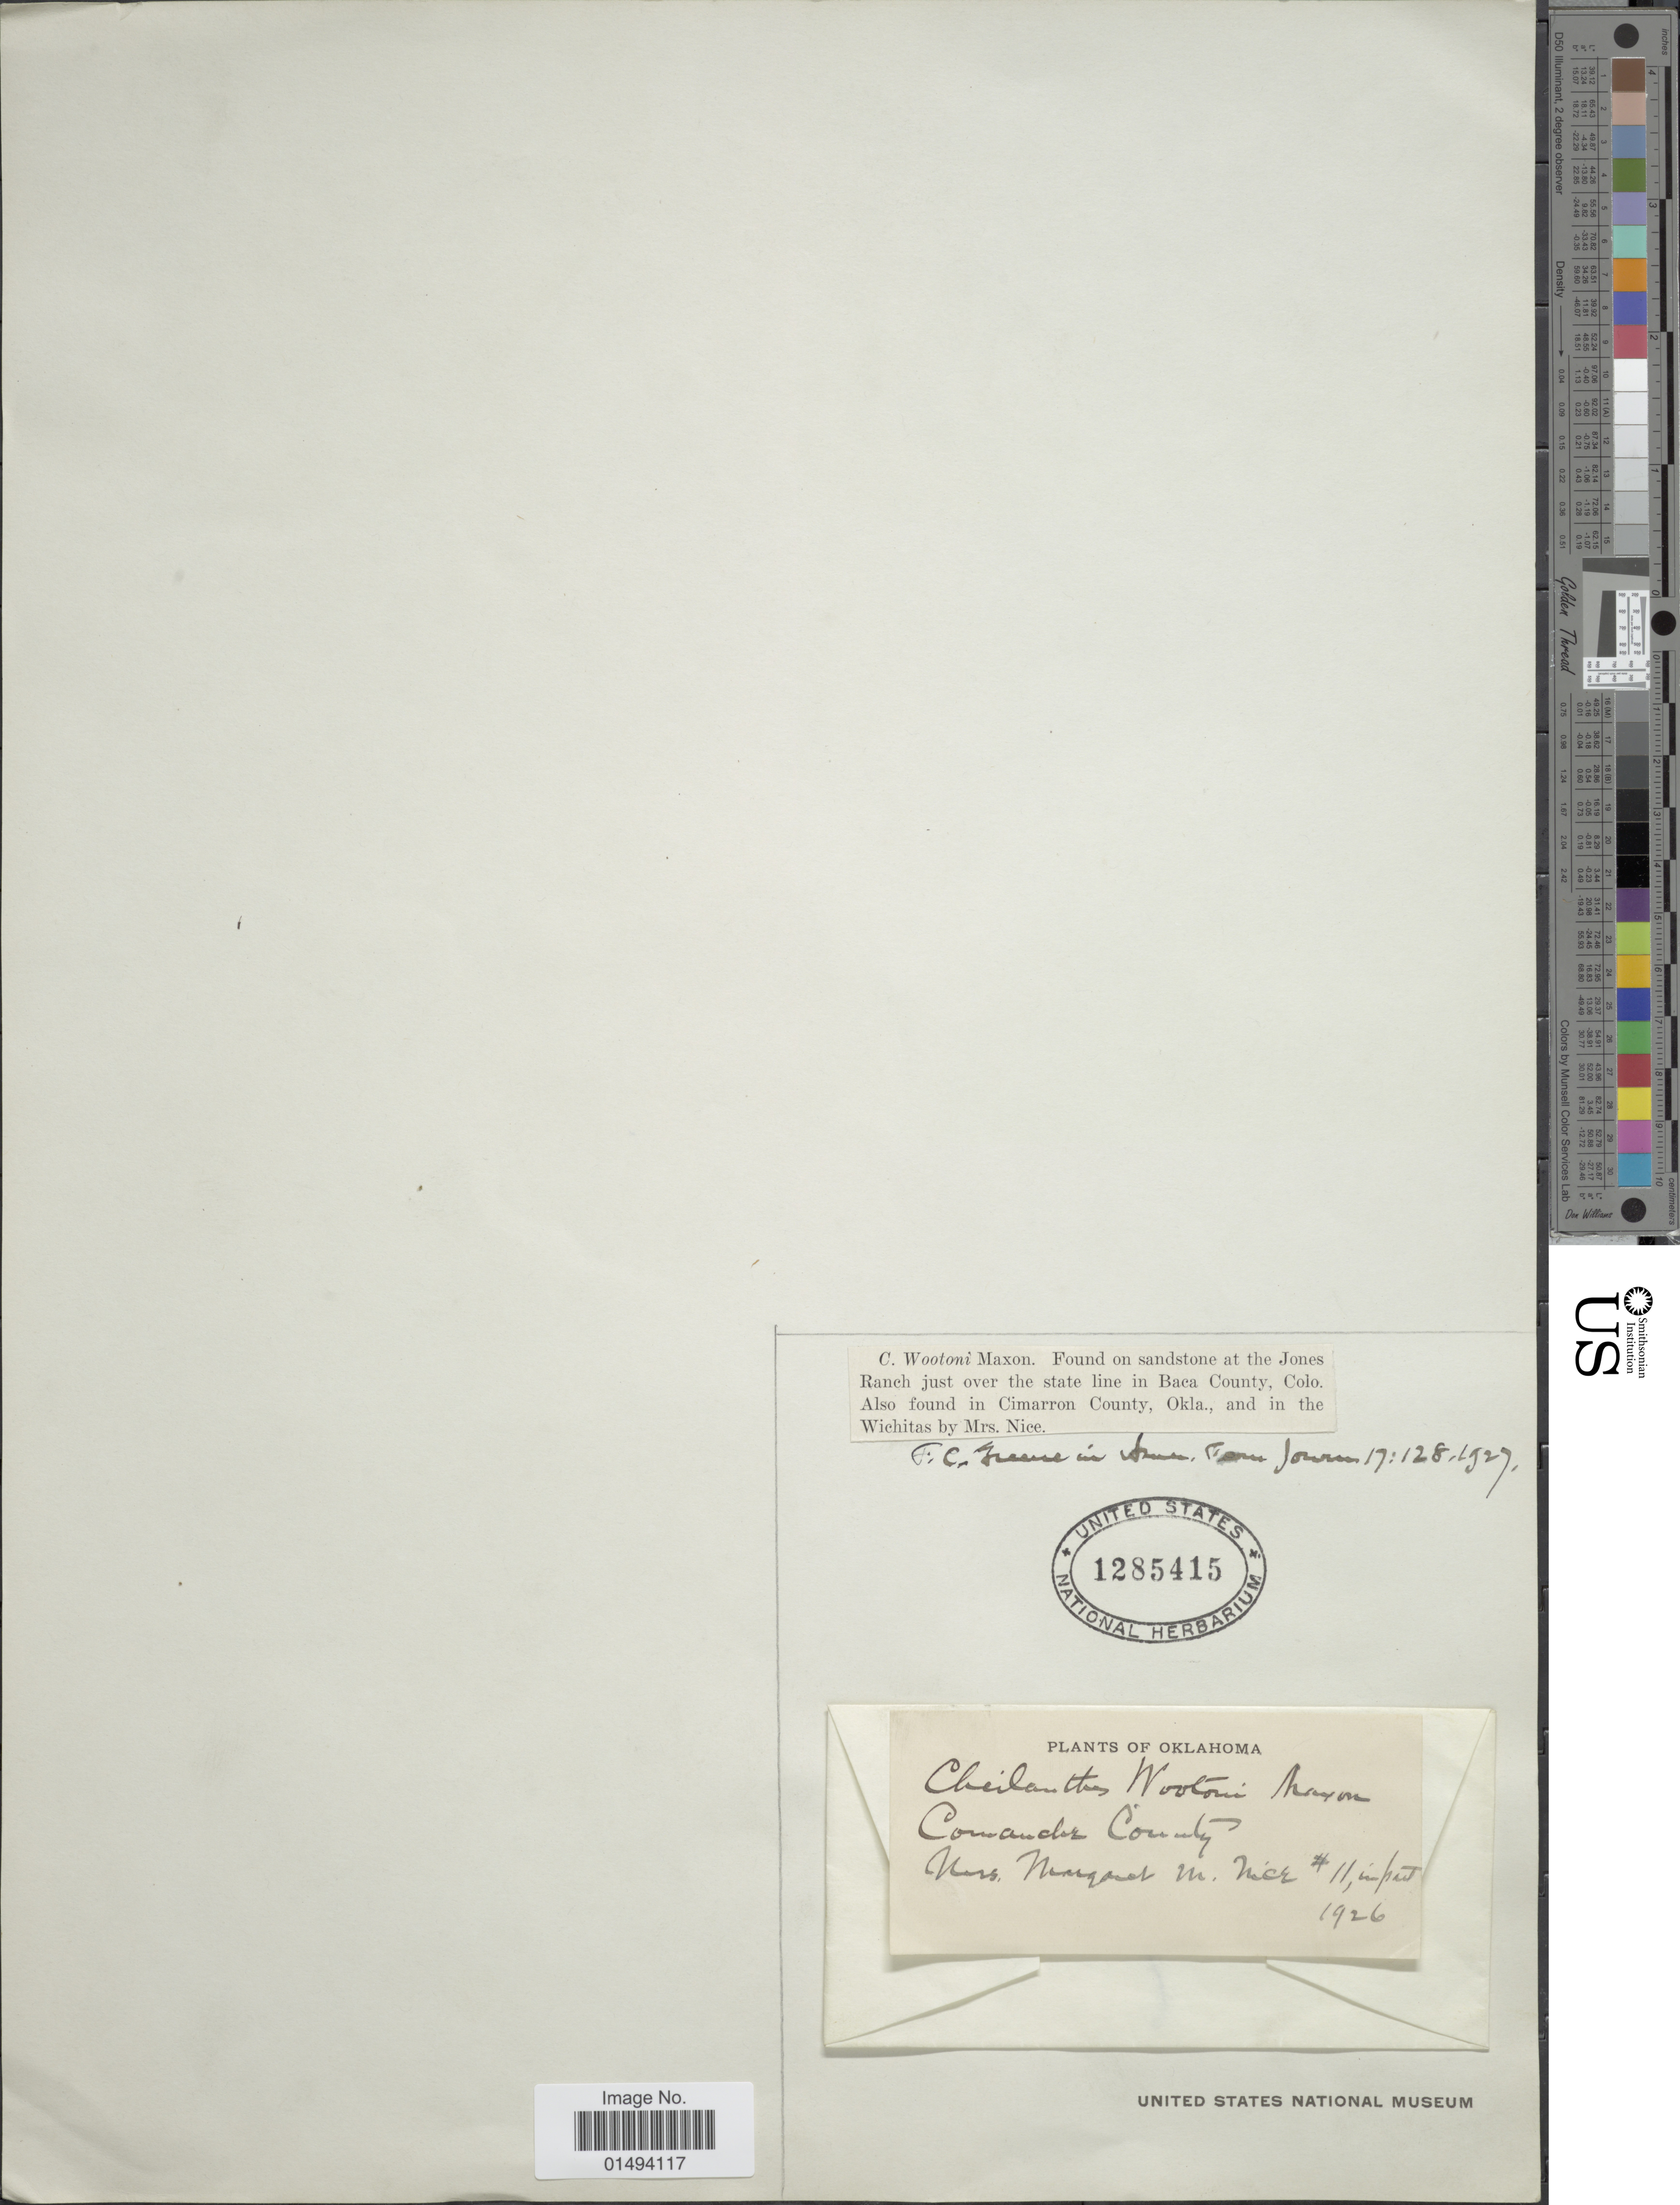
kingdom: Plantae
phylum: Tracheophyta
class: Polypodiopsida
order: Polypodiales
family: Pteridaceae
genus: Myriopteris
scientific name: Myriopteris wootonii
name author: (Maxon) Grusz & Windham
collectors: M. Nice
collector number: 11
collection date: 1926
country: United States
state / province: Oklahoma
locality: Comanche County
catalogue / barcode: US 1285415